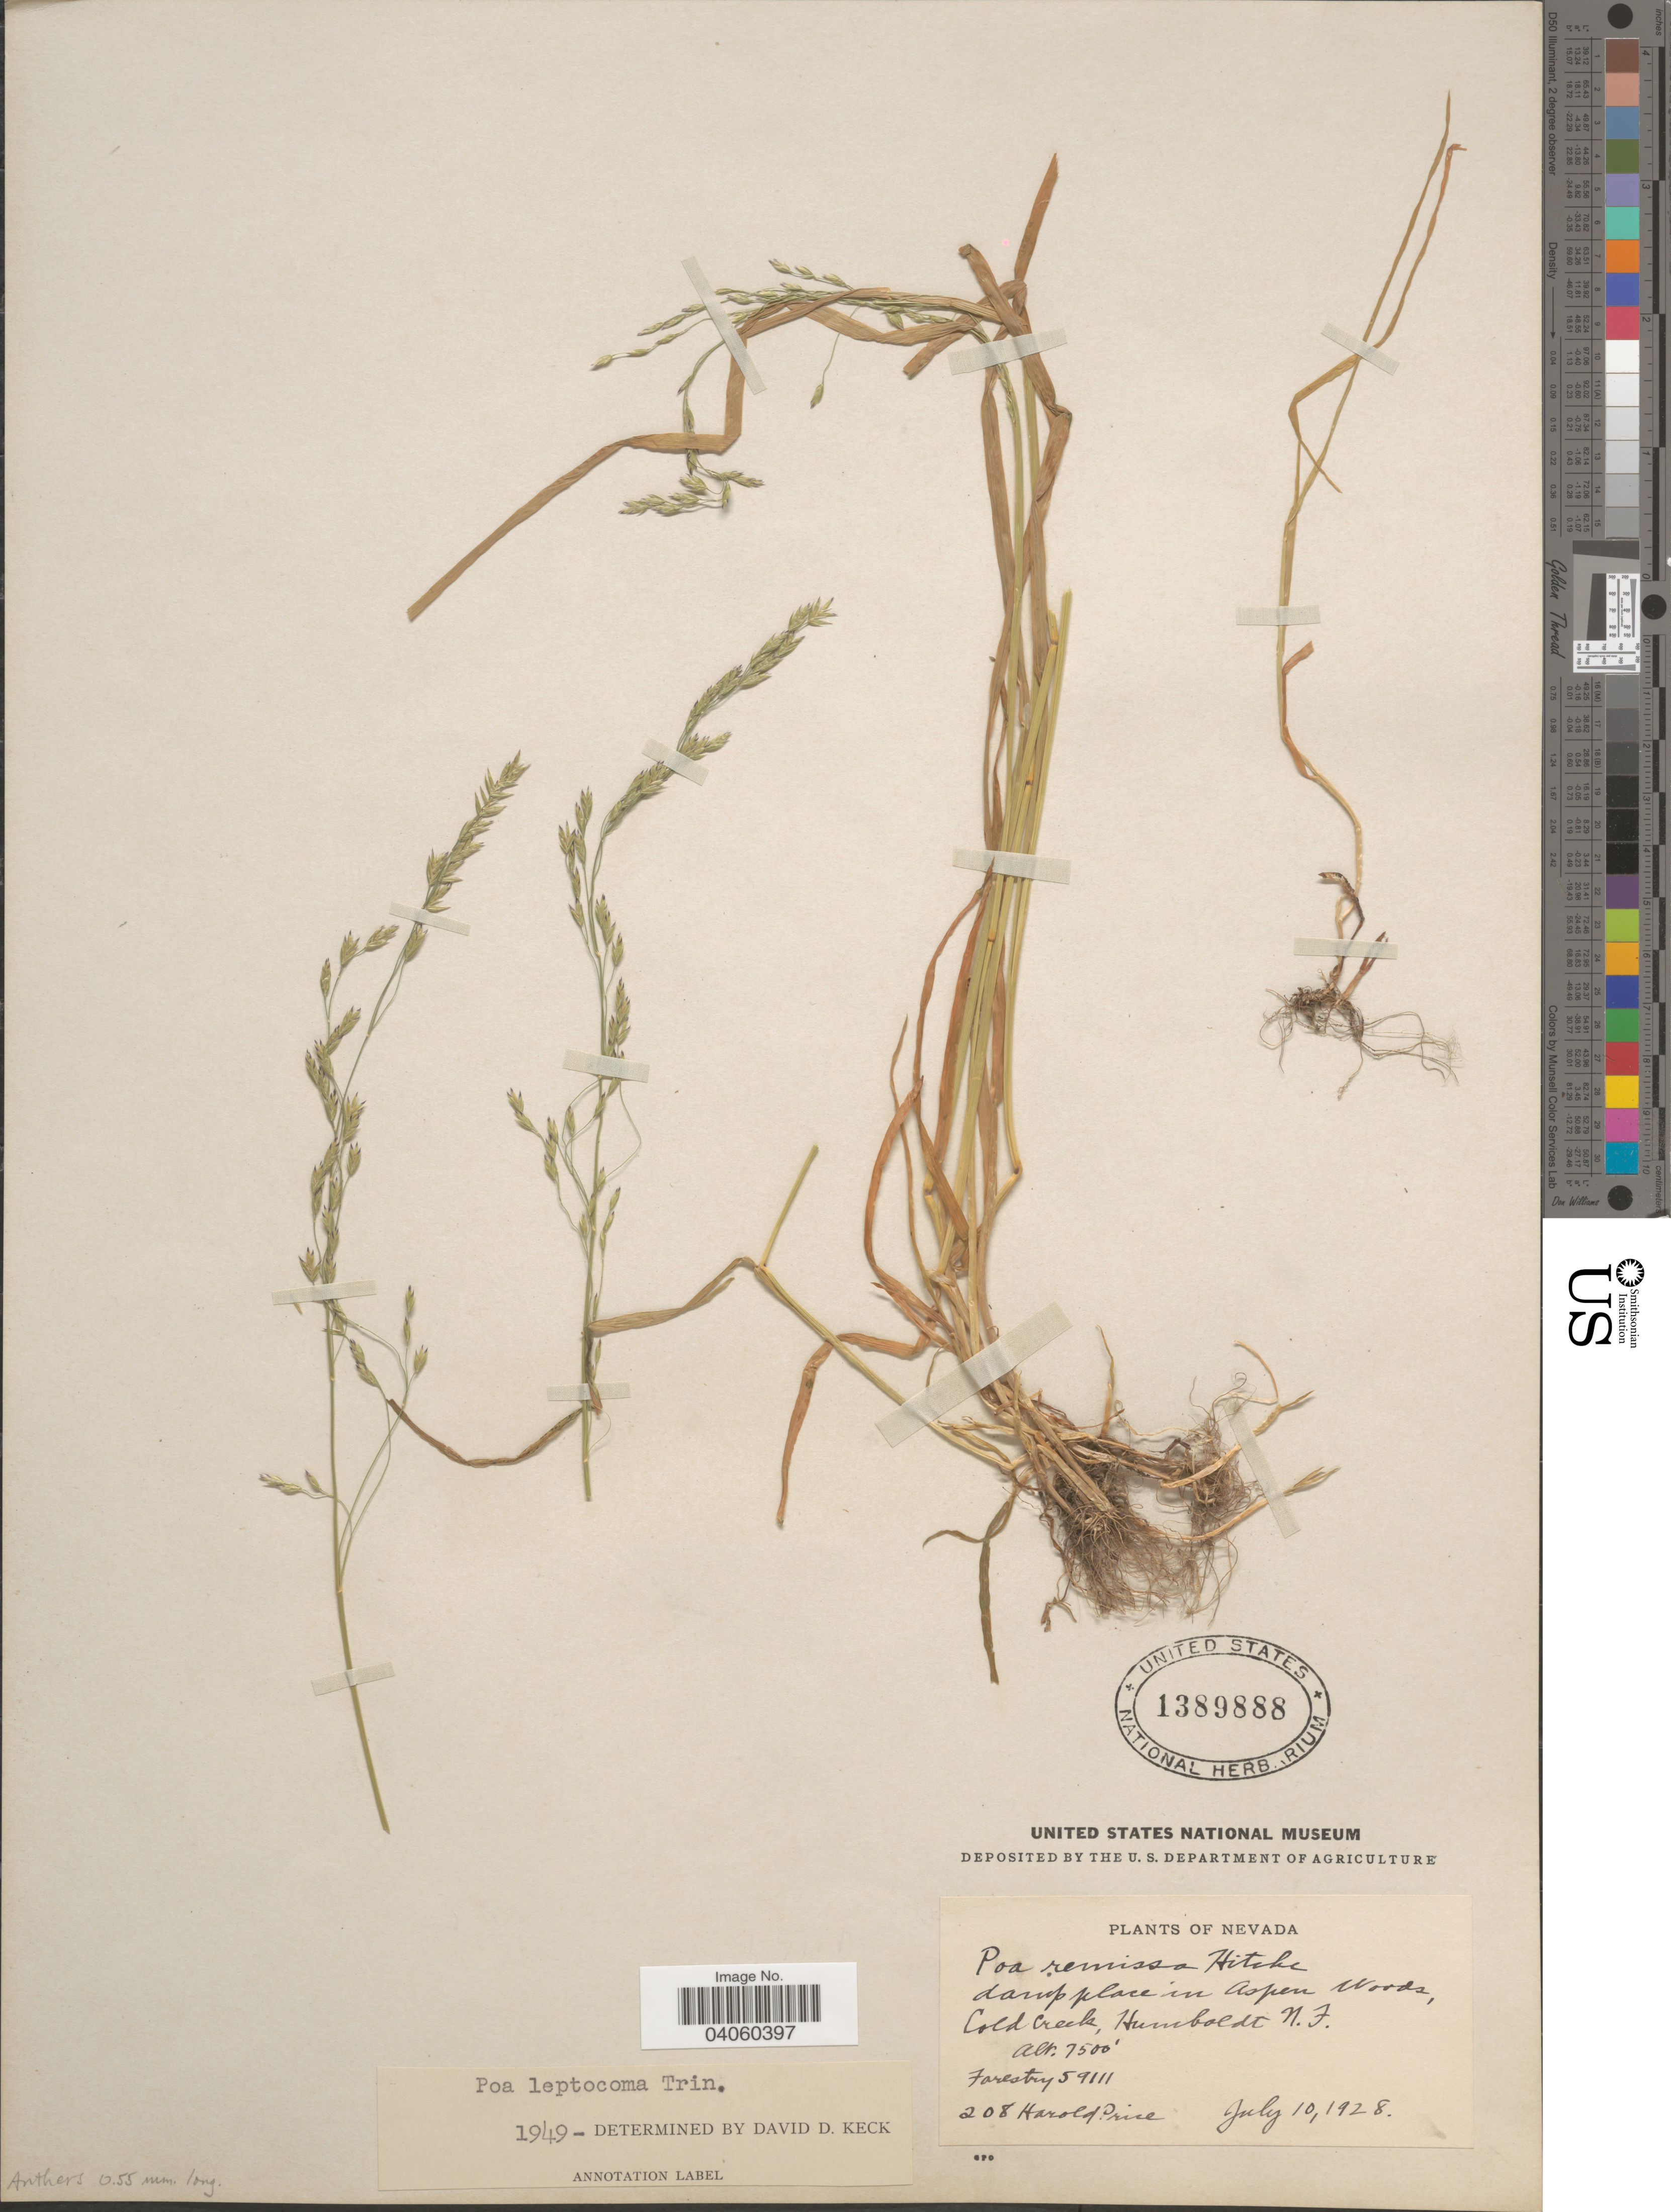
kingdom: Plantae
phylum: Tracheophyta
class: Liliopsida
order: Poales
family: Poaceae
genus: Poa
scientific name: Poa leptocoma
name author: Trin.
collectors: H. Price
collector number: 208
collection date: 1928-07-10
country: United States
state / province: Nevada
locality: Cold Creek, Humboldt N.F.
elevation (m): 2286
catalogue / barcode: US 1389888